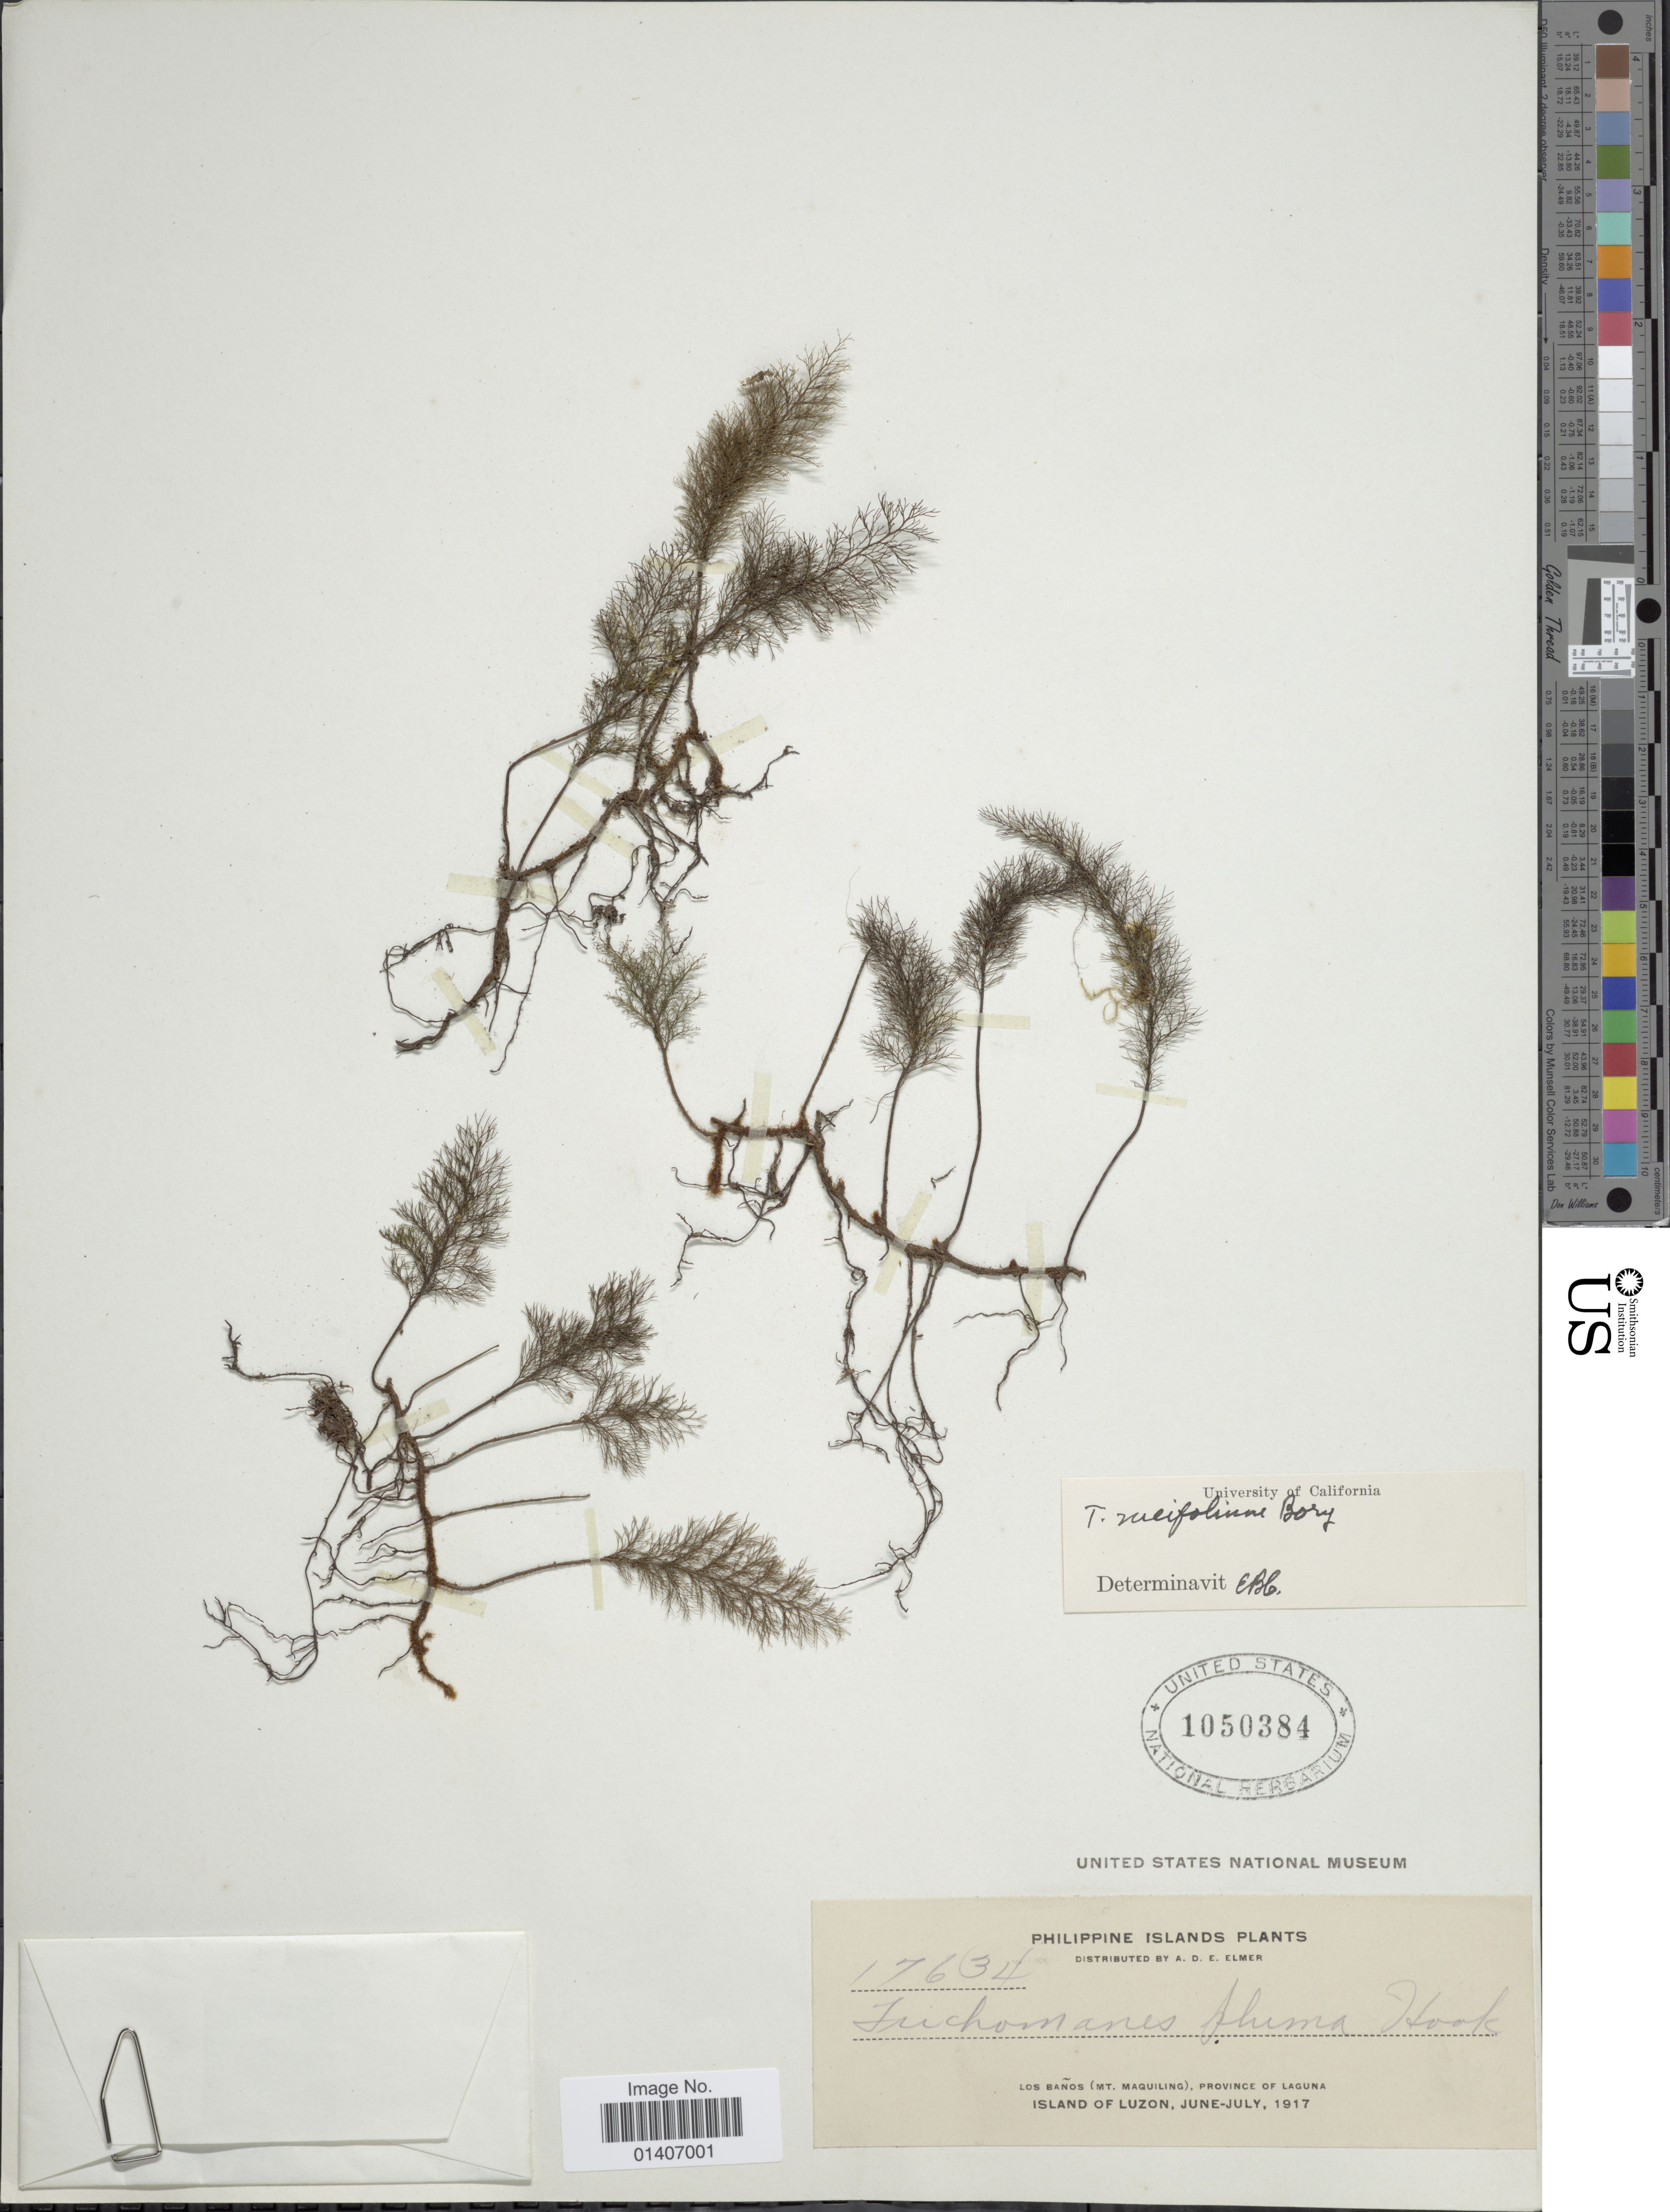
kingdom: Plantae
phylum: Tracheophyta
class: Polypodiopsida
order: Hymenophyllales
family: Hymenophyllaceae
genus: Abrodictyum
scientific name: Abrodictyum meifolium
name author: (Bory) Ebihara & K. Iwats.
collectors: A. D. E. Elmer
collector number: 17634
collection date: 1917-06/1917-07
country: Philippines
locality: Los Baños(Mt. Maquiling) province of Laguna, Island of Luzon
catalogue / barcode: US 1050384